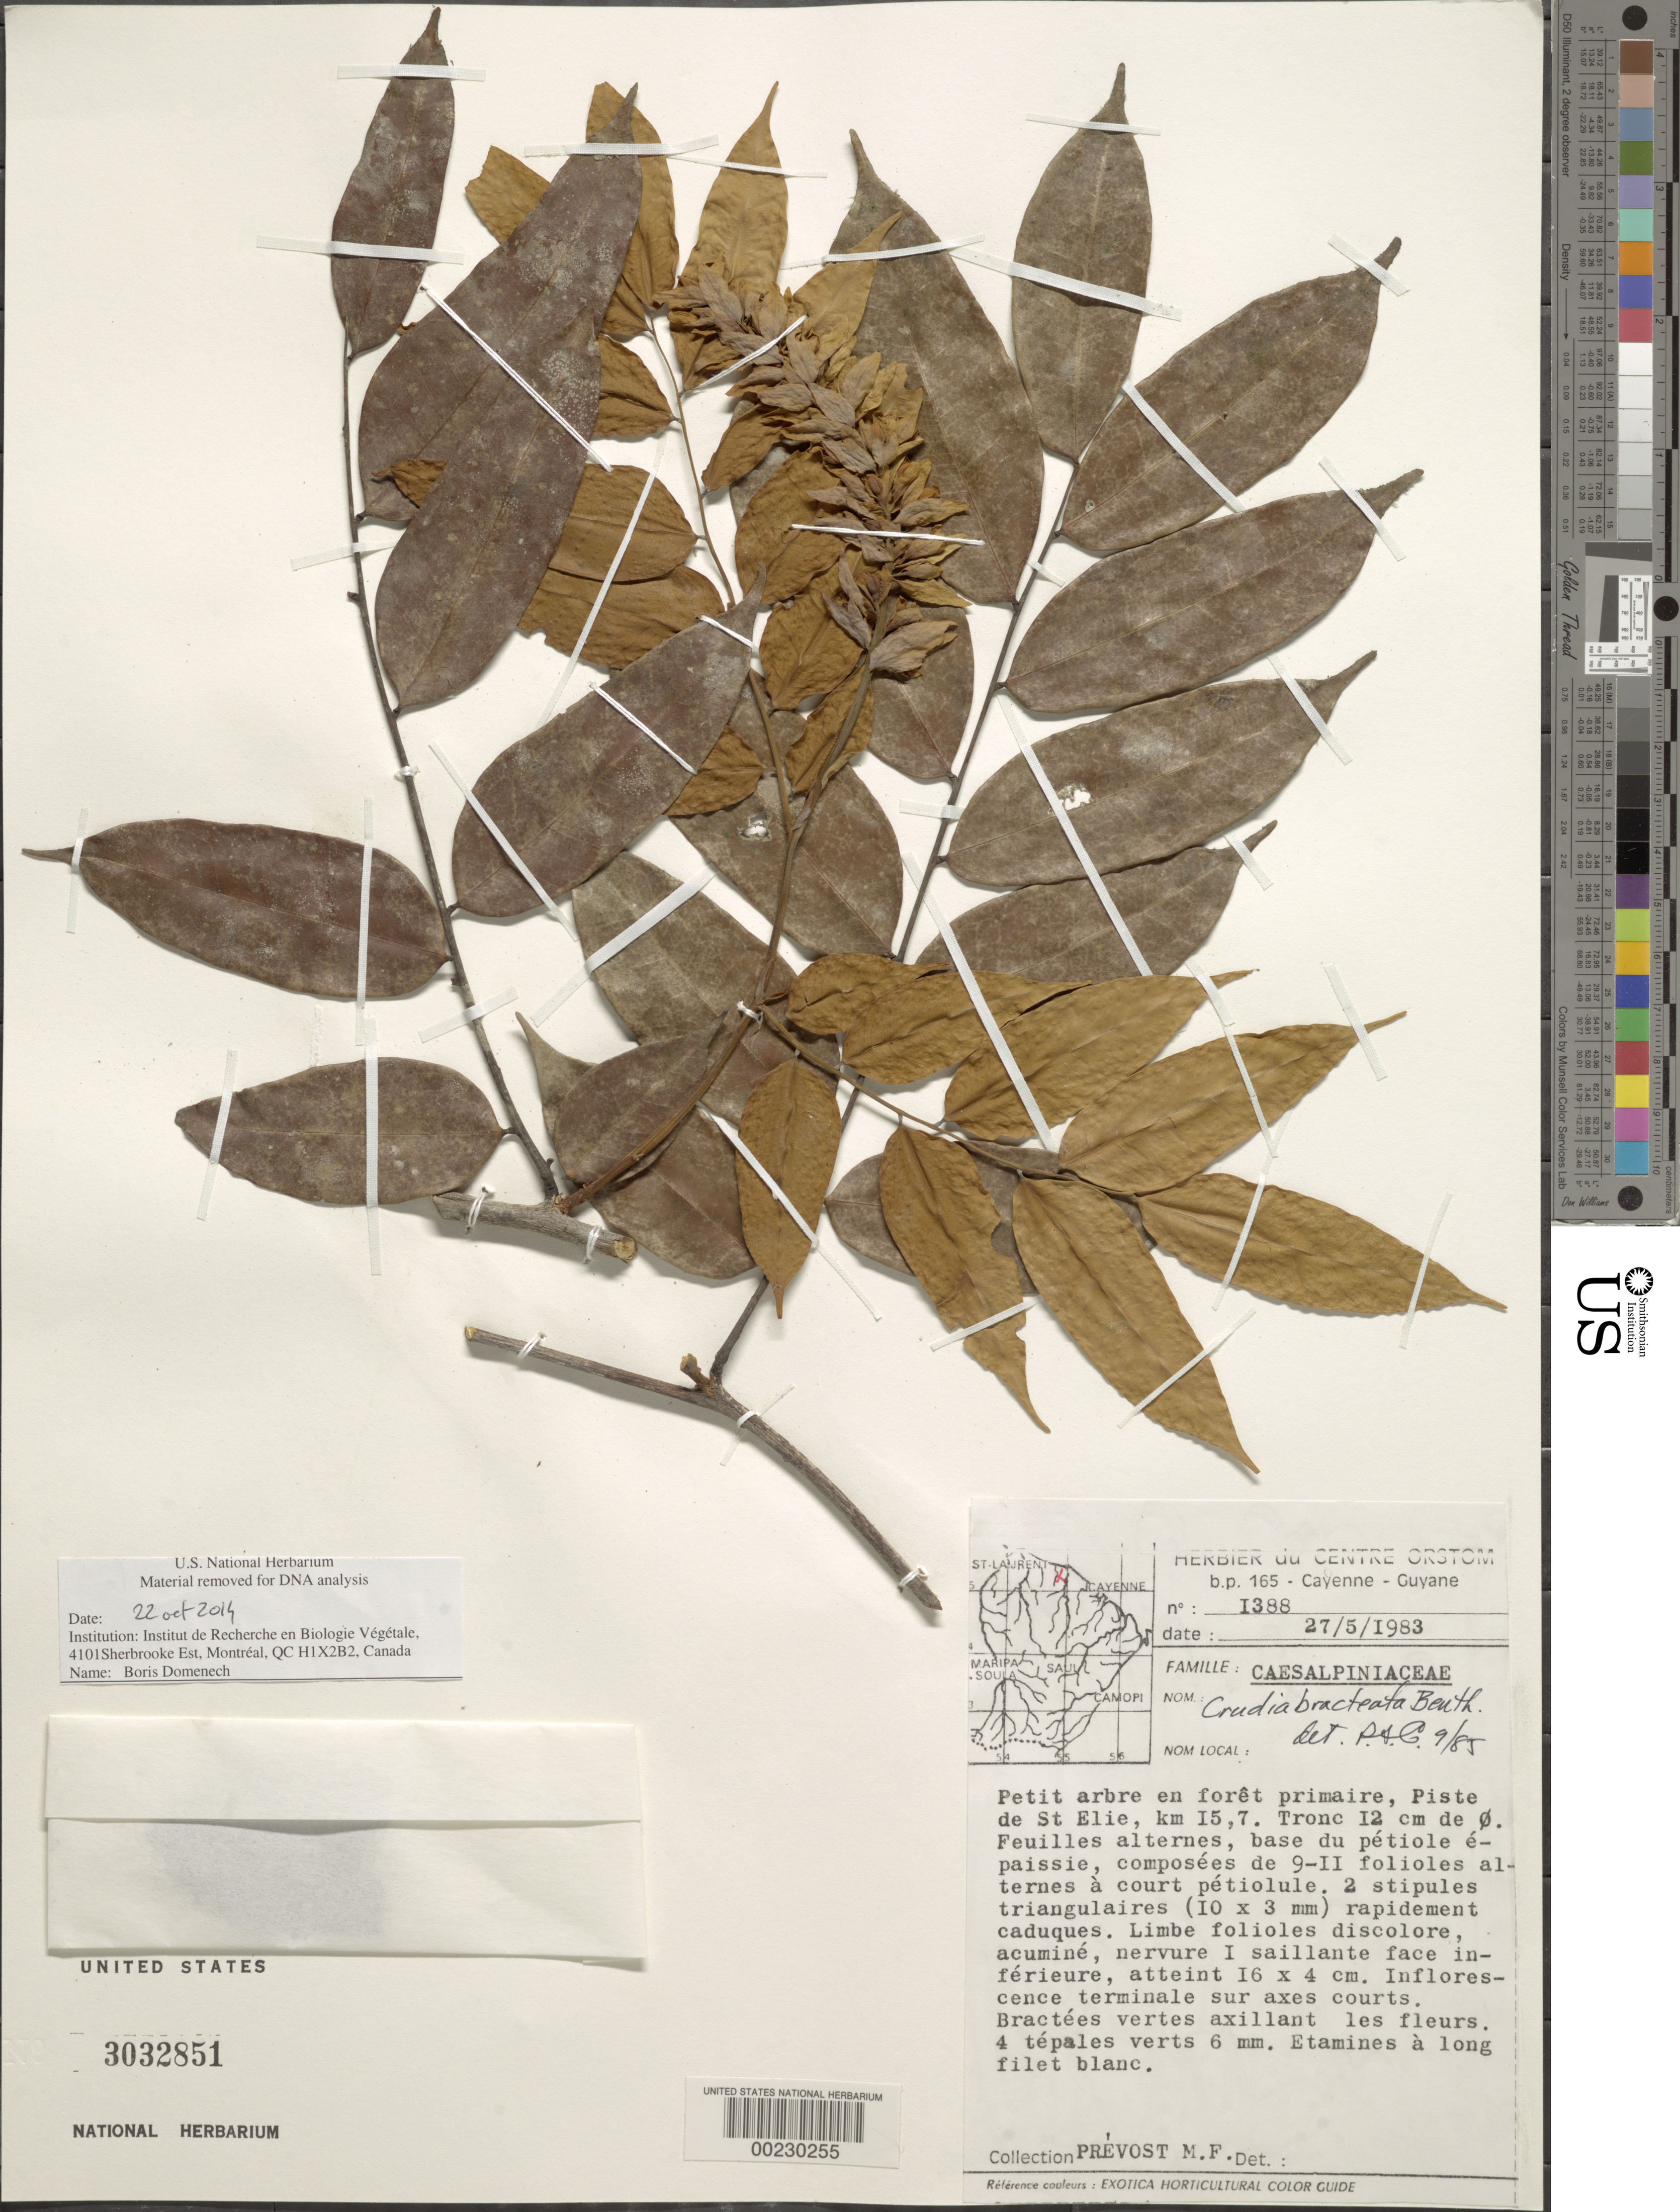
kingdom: Plantae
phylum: Tracheophyta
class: Magnoliopsida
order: Fabales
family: Fabaceae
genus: Crudia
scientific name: Crudia bracteata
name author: Benth.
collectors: M.-F. Prévost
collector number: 1388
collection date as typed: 27 May 1983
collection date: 1983-05-27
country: French Guiana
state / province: Cayenne / Saint-Laurent-du-Maroni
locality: Piste de st elie, km 15,7. [in former inini arrondissement.]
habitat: See specimen sheet for notes in french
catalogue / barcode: US 3032851